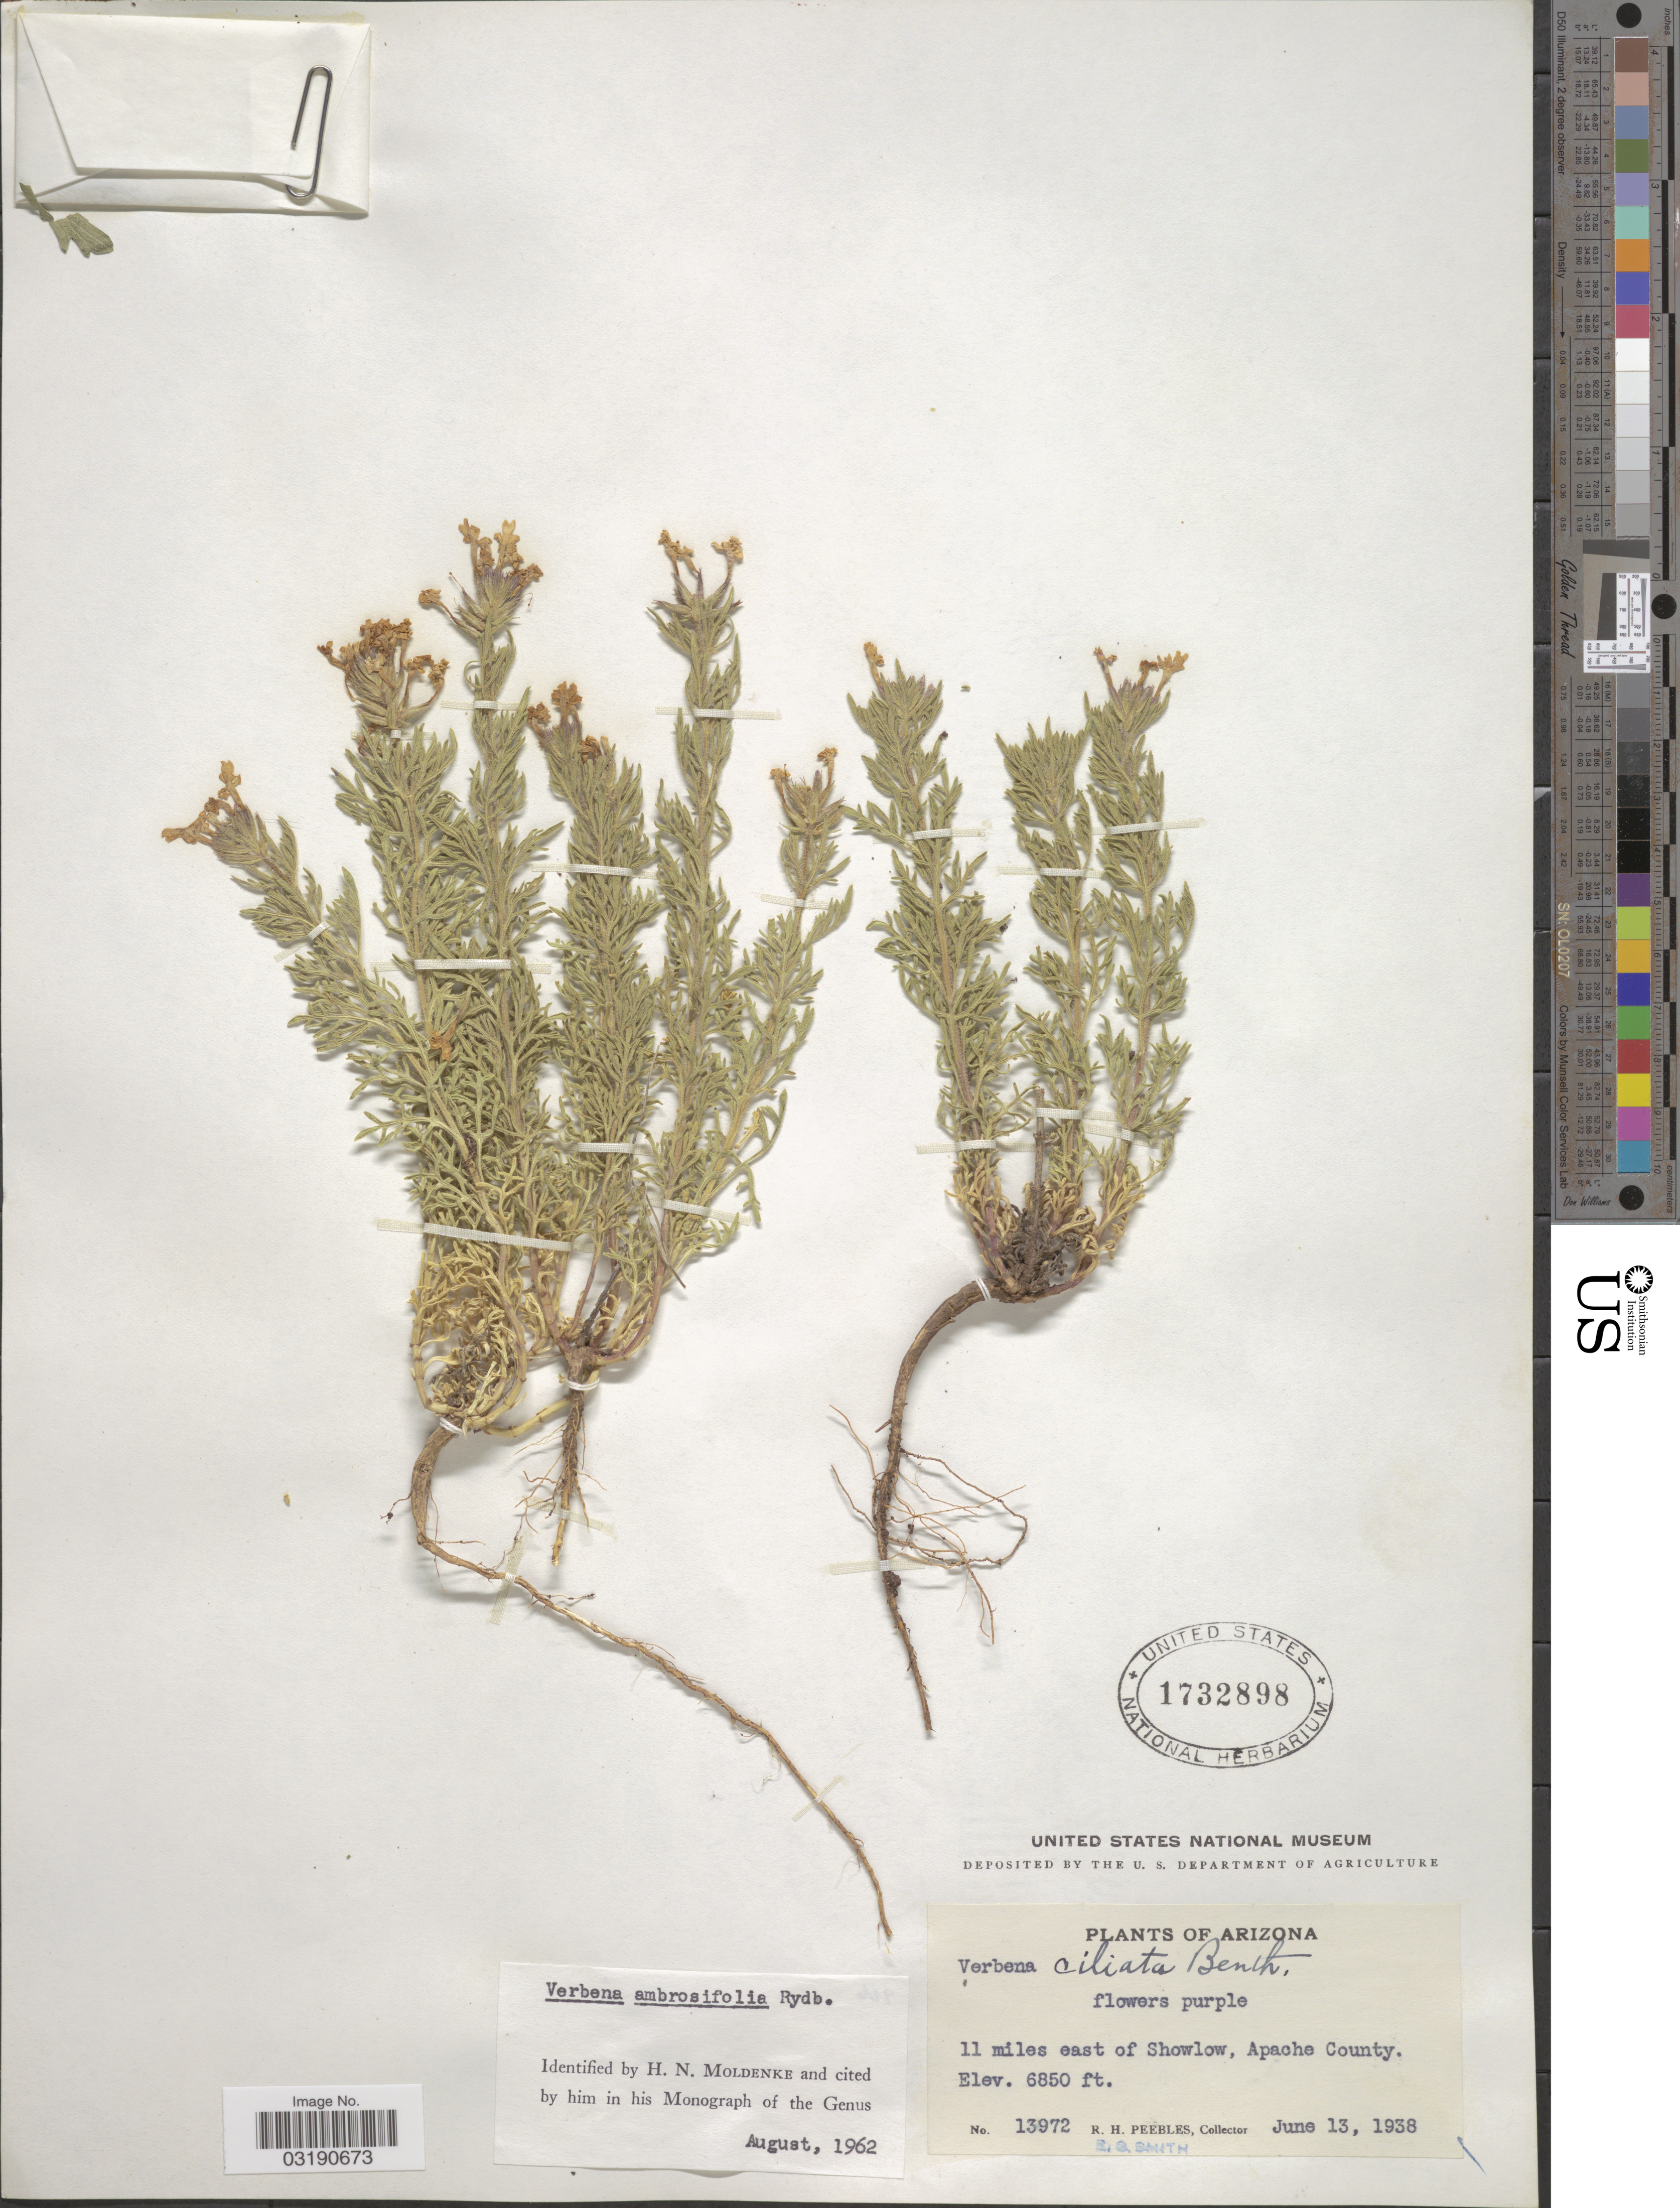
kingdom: Plantae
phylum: Tracheophyta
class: Magnoliopsida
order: Lamiales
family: Verbenaceae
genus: Verbena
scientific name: Verbena ambrosiifolia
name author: Rydb. ex Small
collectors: R. H. Peebles & E. G. Smith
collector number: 13972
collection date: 1938-06-13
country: United States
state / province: Arizona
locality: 11 miles east of Showlow, Apache County.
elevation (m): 2088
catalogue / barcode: US 1732898